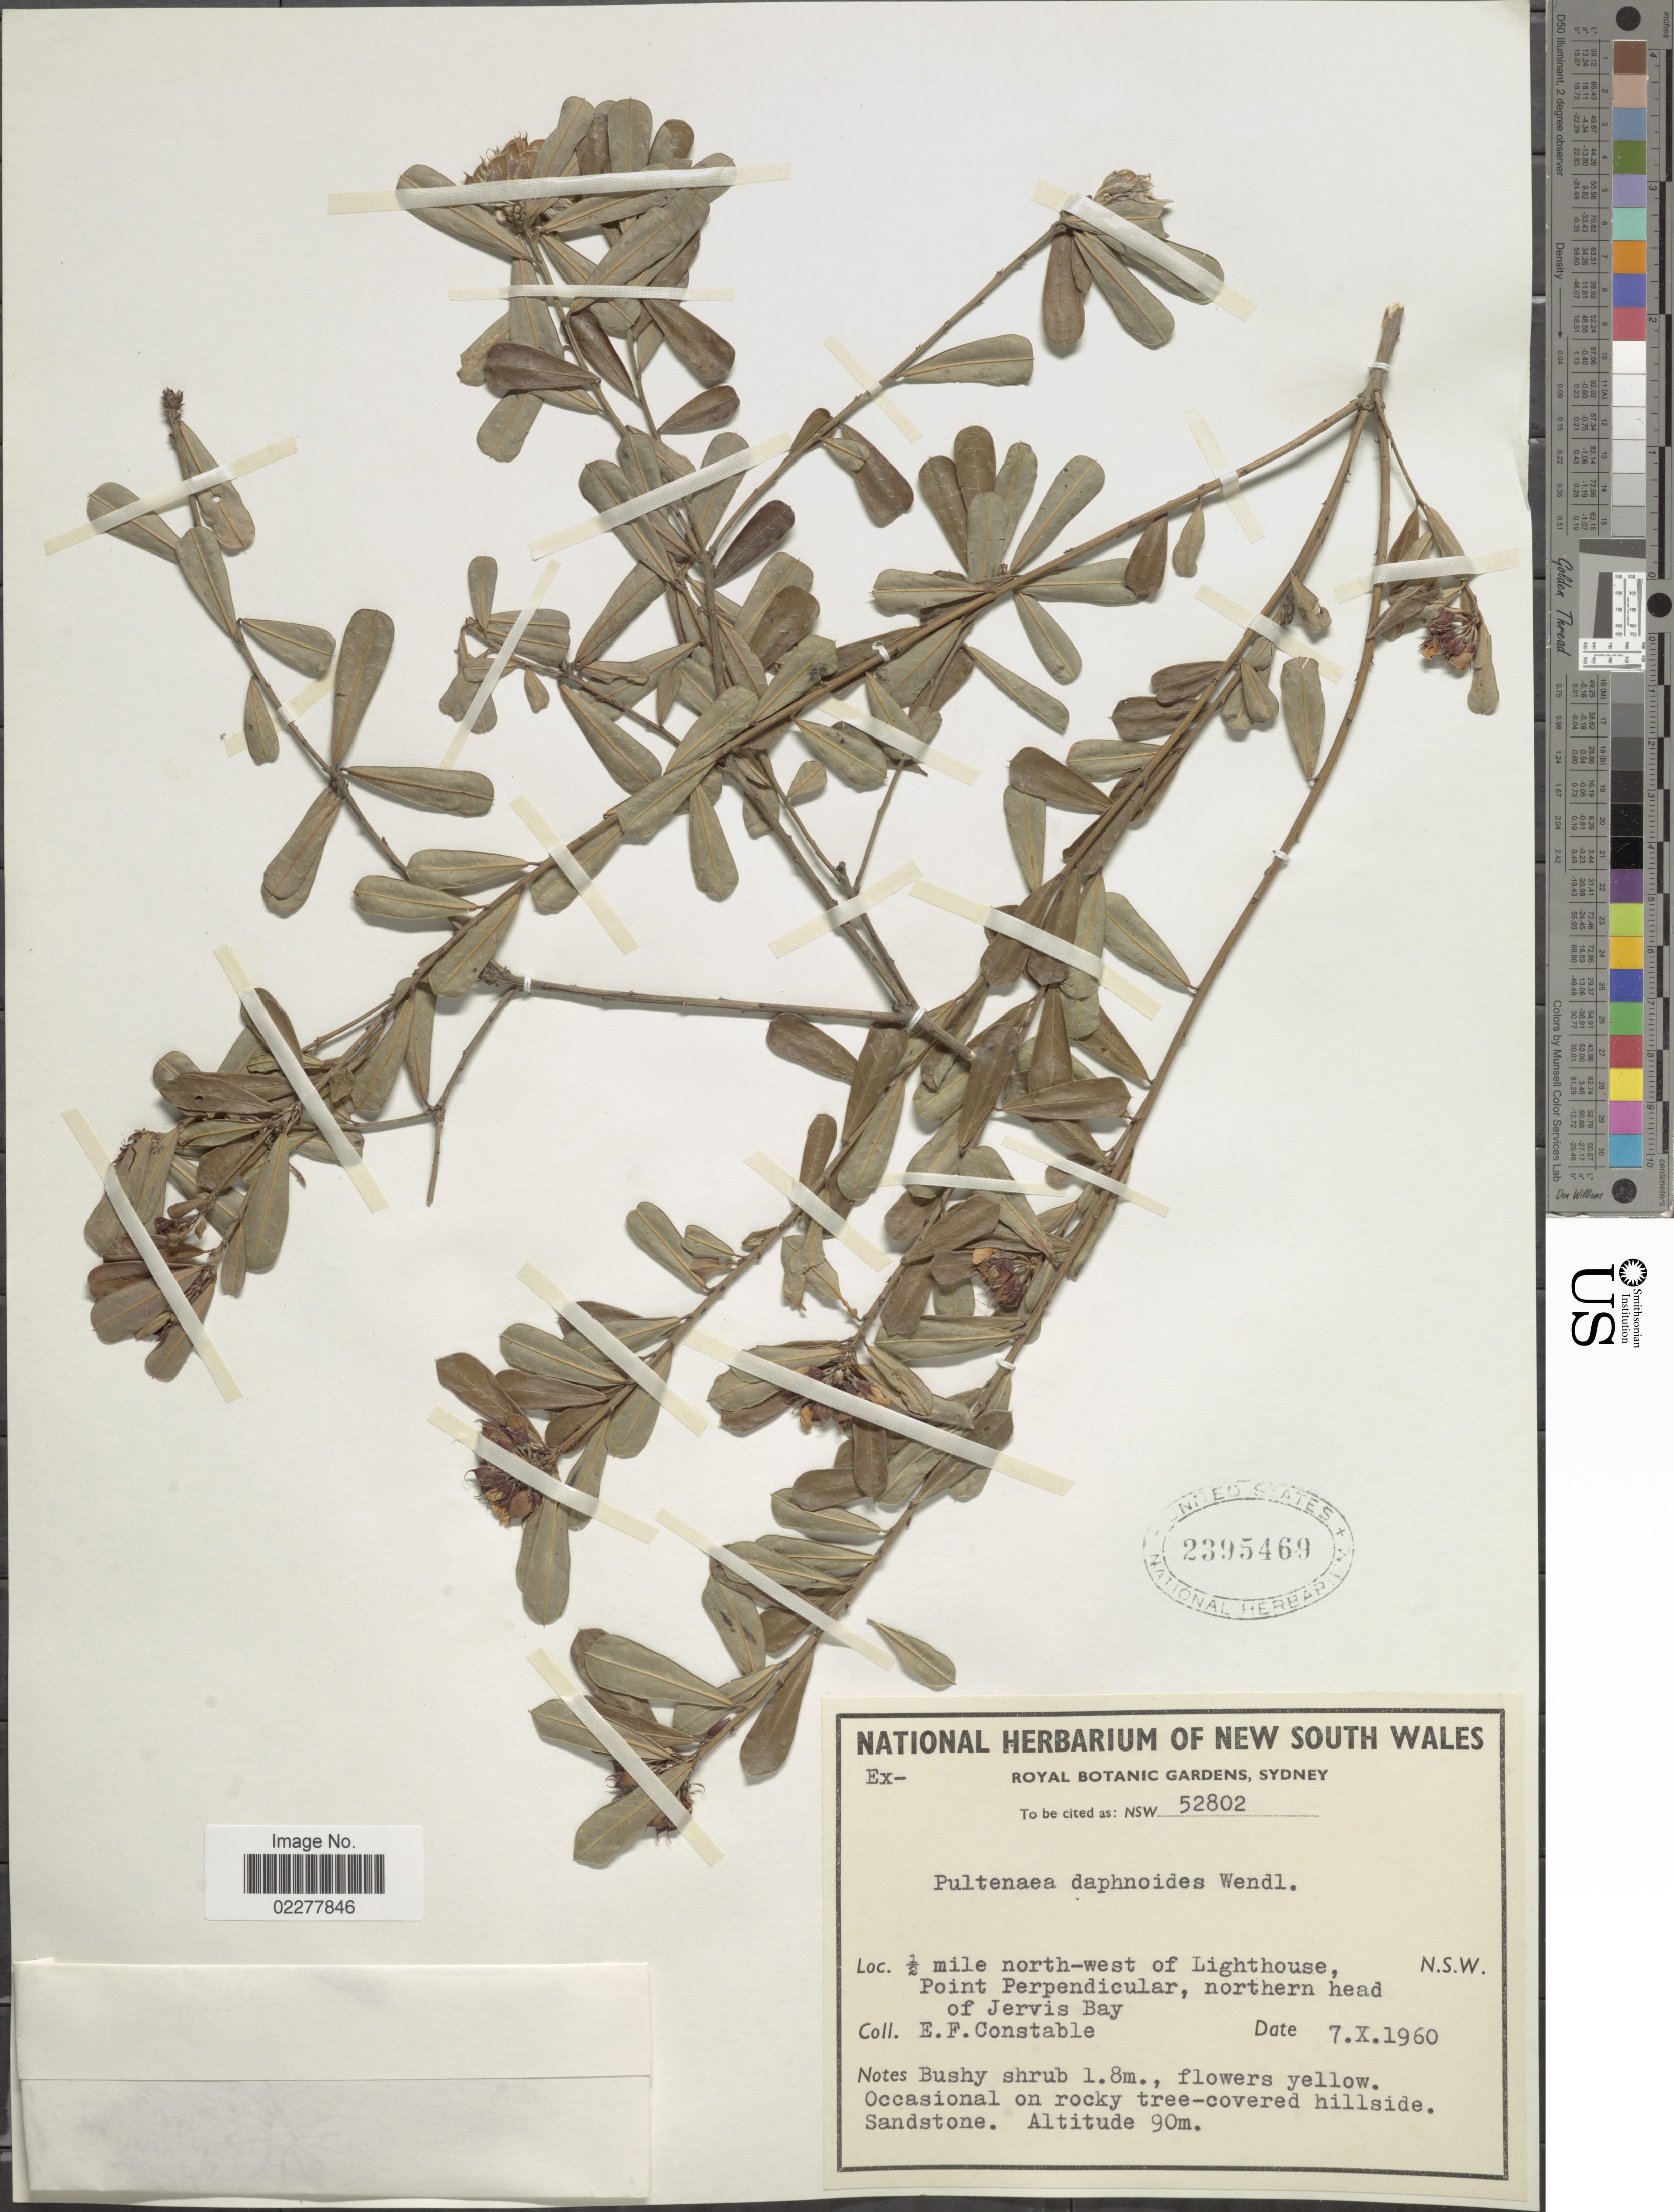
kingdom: Plantae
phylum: Tracheophyta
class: Magnoliopsida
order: Fabales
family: Fabaceae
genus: Pultenaea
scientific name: Pultenaea daphnoides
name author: J.C. Wendl.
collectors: E. F. Constable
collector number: NSW 52802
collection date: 1960-10-07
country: Australia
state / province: New South Wales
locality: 1/2 mile north-west of Lighthouse, Point Perpendicular, northern head of Jervis Bay. N.S.W.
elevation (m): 90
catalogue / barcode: US 2395469